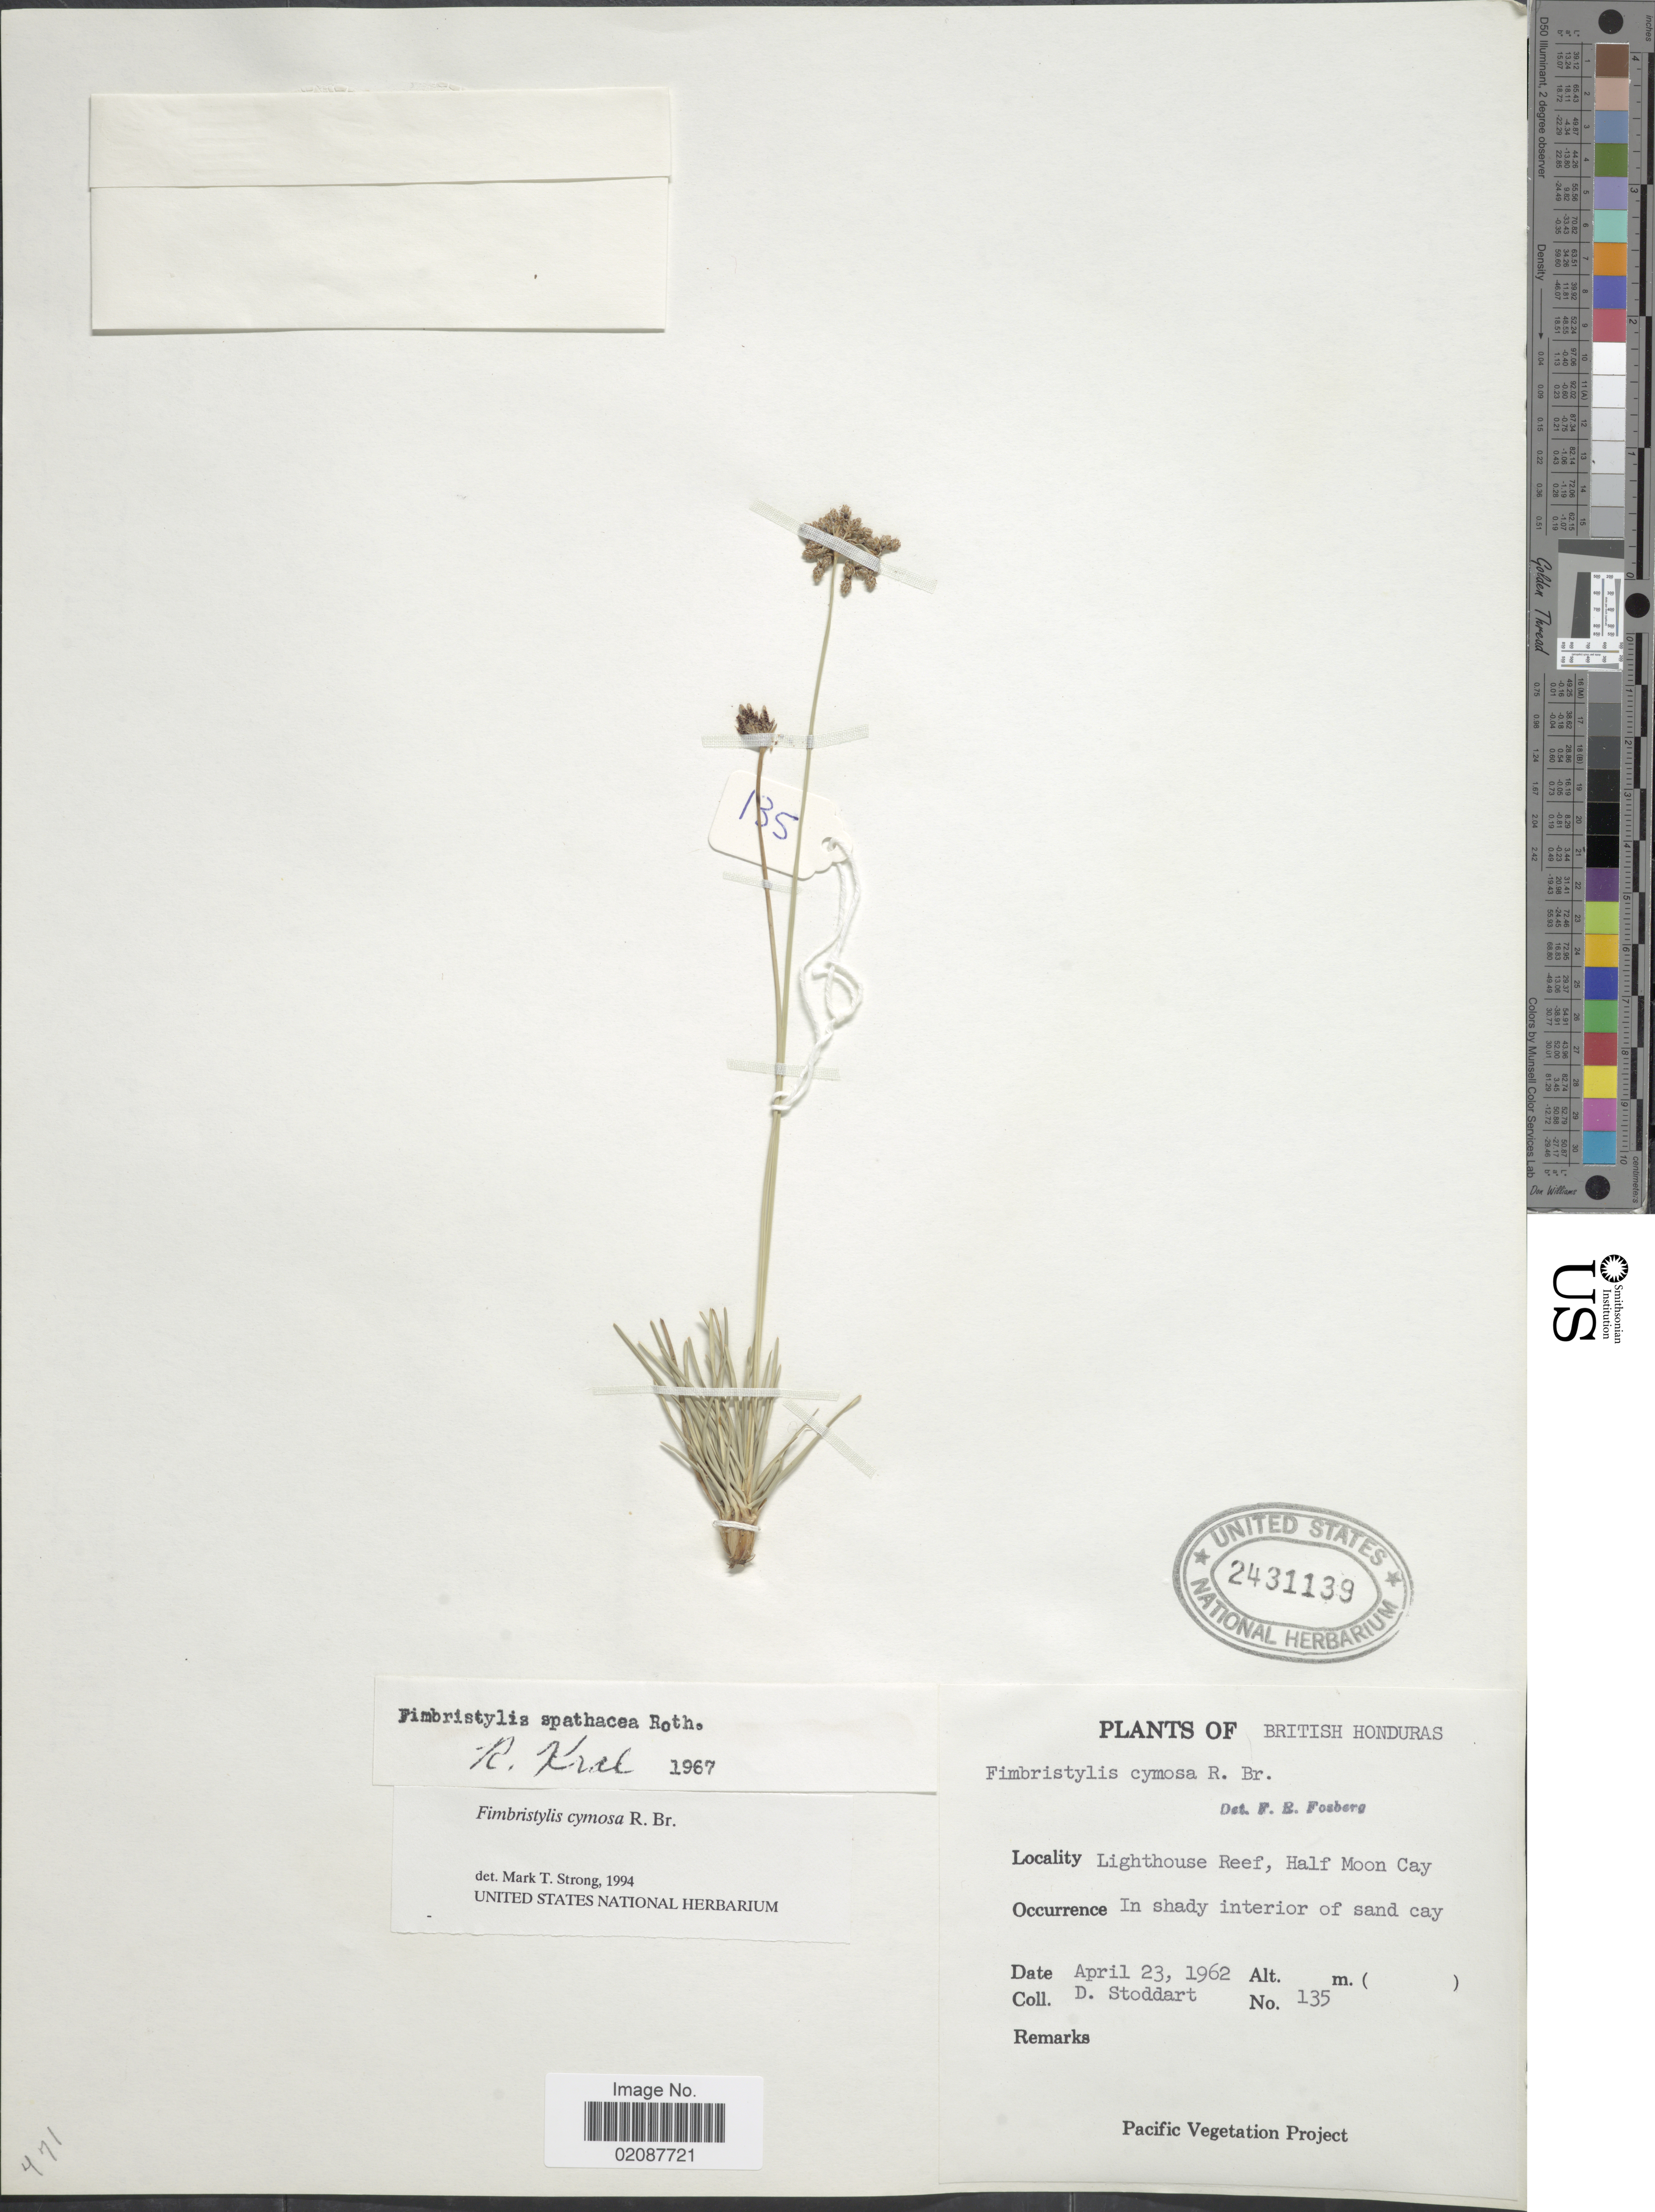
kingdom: Plantae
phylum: Tracheophyta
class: Liliopsida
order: Poales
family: Cyperaceae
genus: Fimbristylis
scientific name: Fimbristylis cymosa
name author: R. Br.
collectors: D. Stoddart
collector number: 135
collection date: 1962-04-23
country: Belize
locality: British Honduras, Lighthouse Reef, Half Moon Cay.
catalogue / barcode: US 2431139